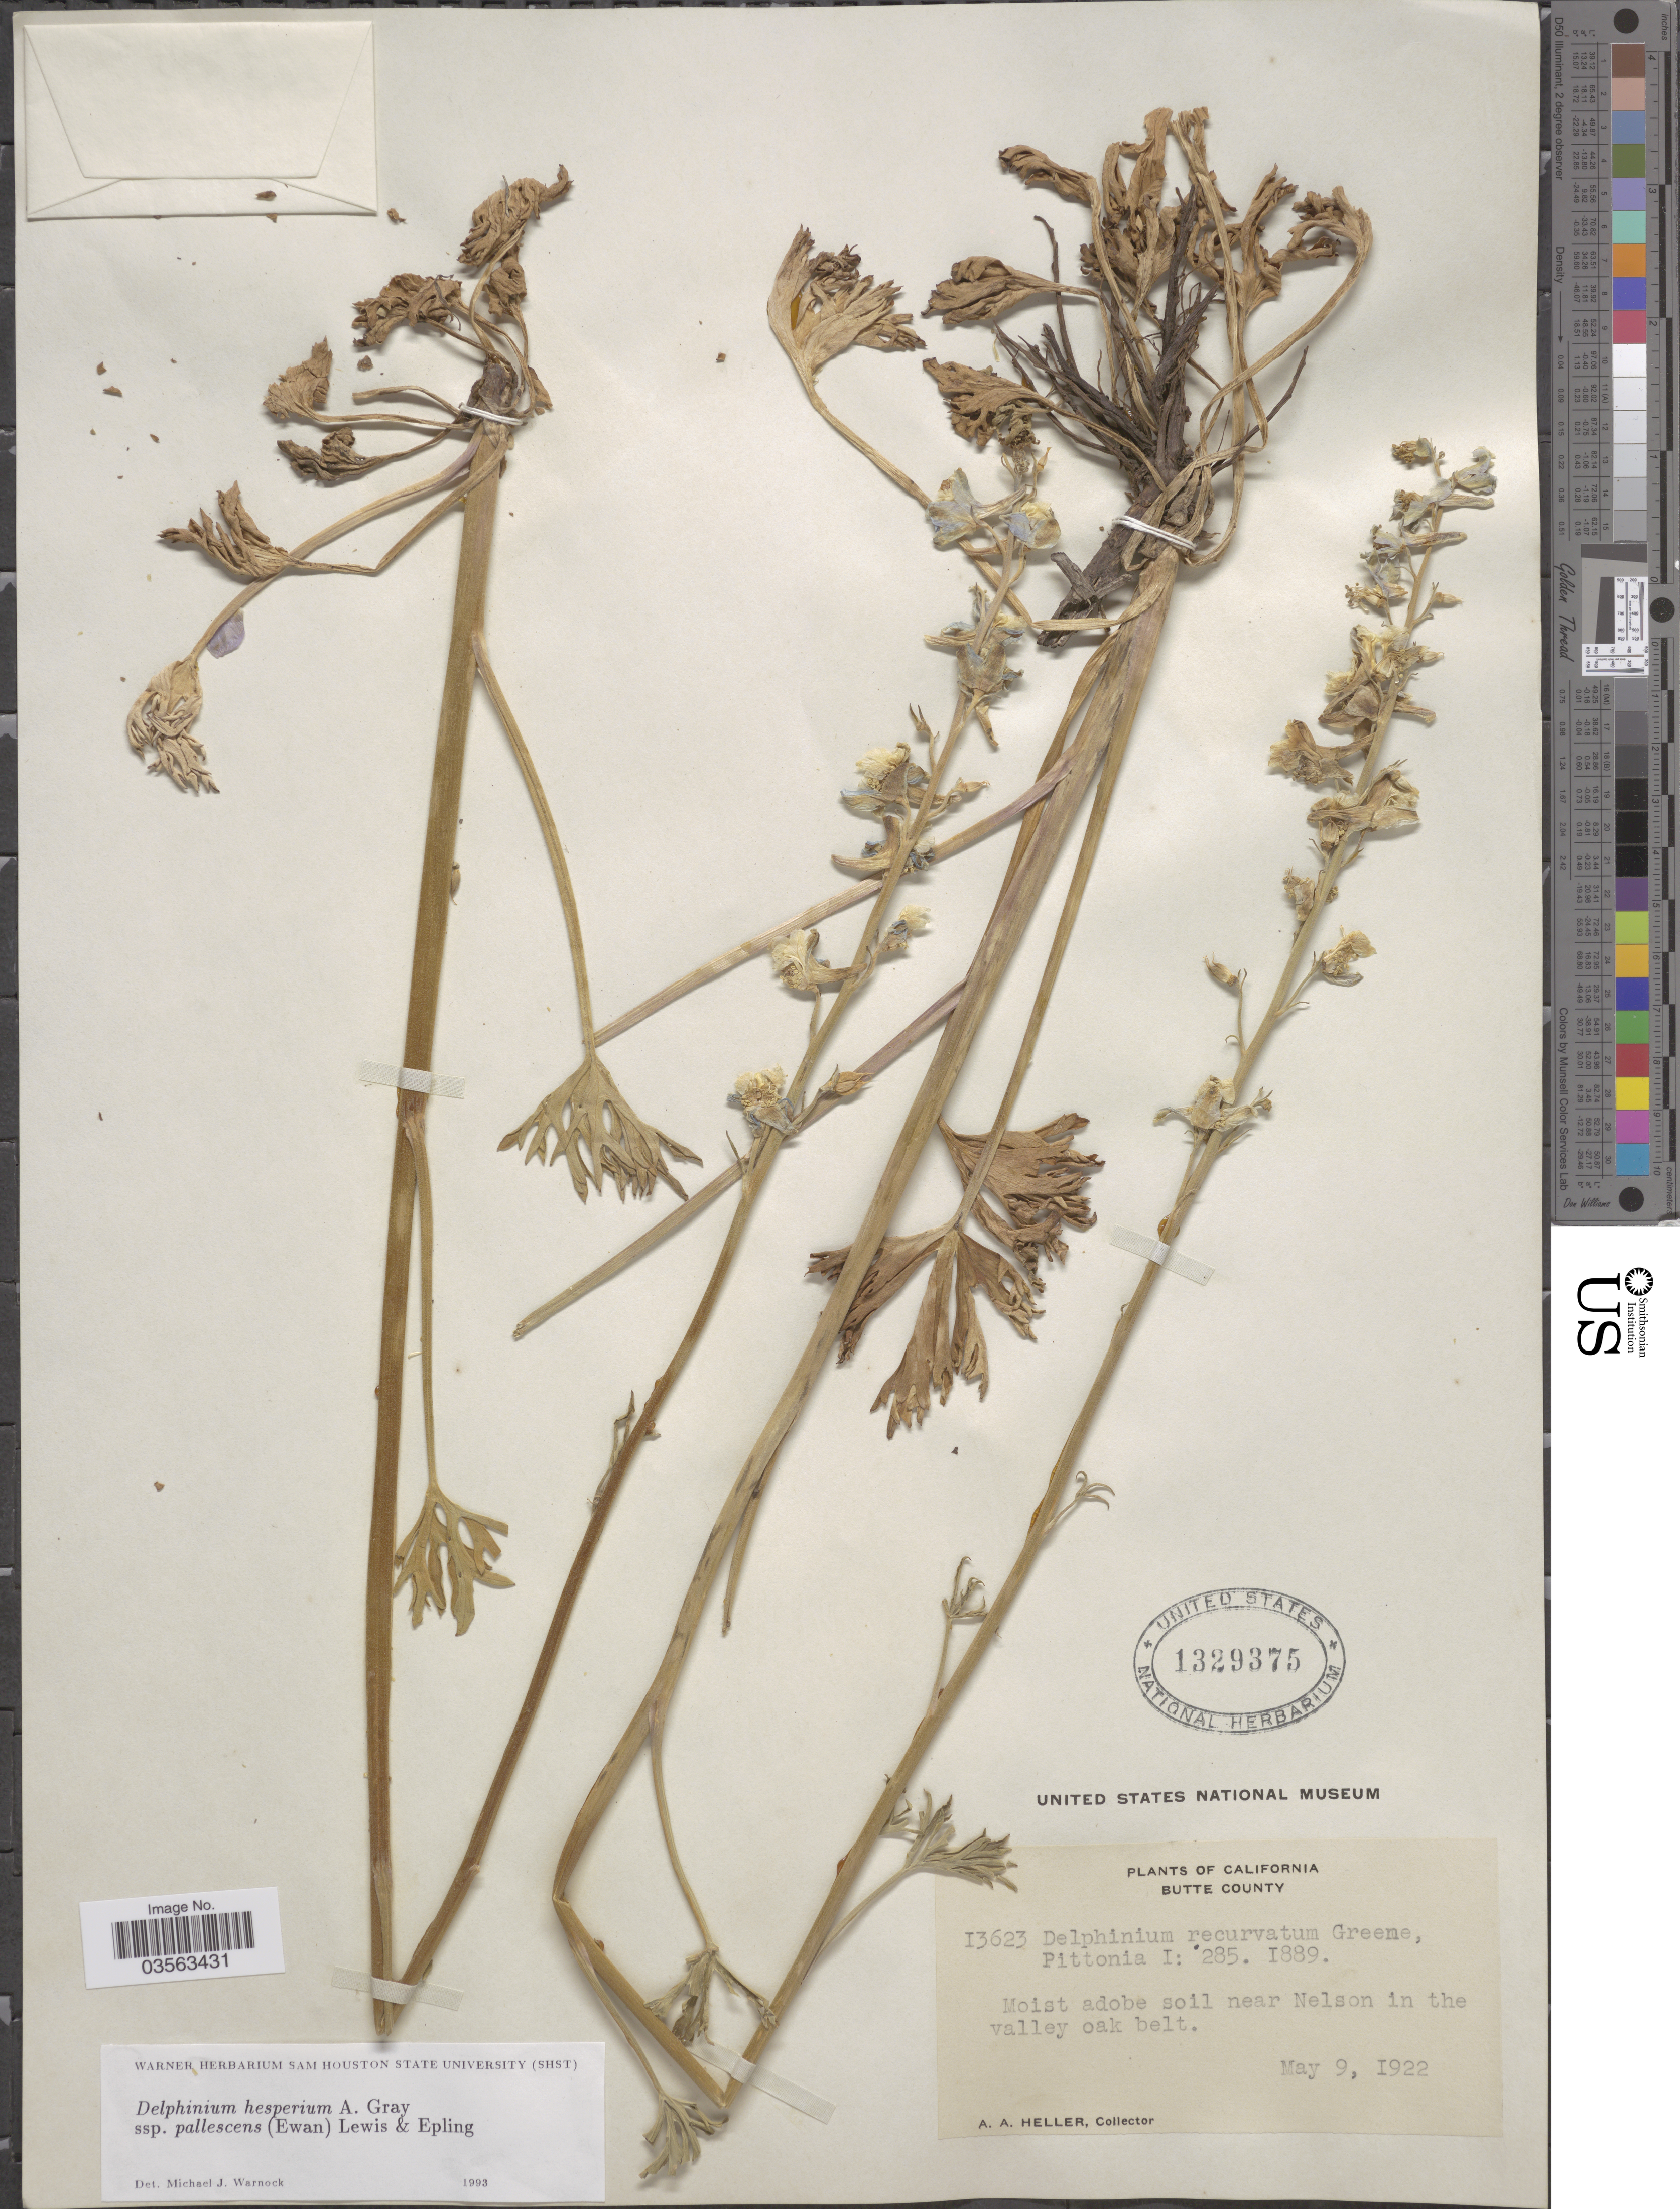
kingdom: Plantae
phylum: Tracheophyta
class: Magnoliopsida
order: Ranunculales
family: Ranunculaceae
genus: Delphinium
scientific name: Delphinium hesperium subsp. pallescens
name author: (Ewan) F. H. Lewis & Epling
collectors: A. A. Heller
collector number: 13623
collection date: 1922-05-09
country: United States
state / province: California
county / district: Butte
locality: Butte County. Moist adobe soil near Nelson in the valley oak belt.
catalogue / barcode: US 1329375